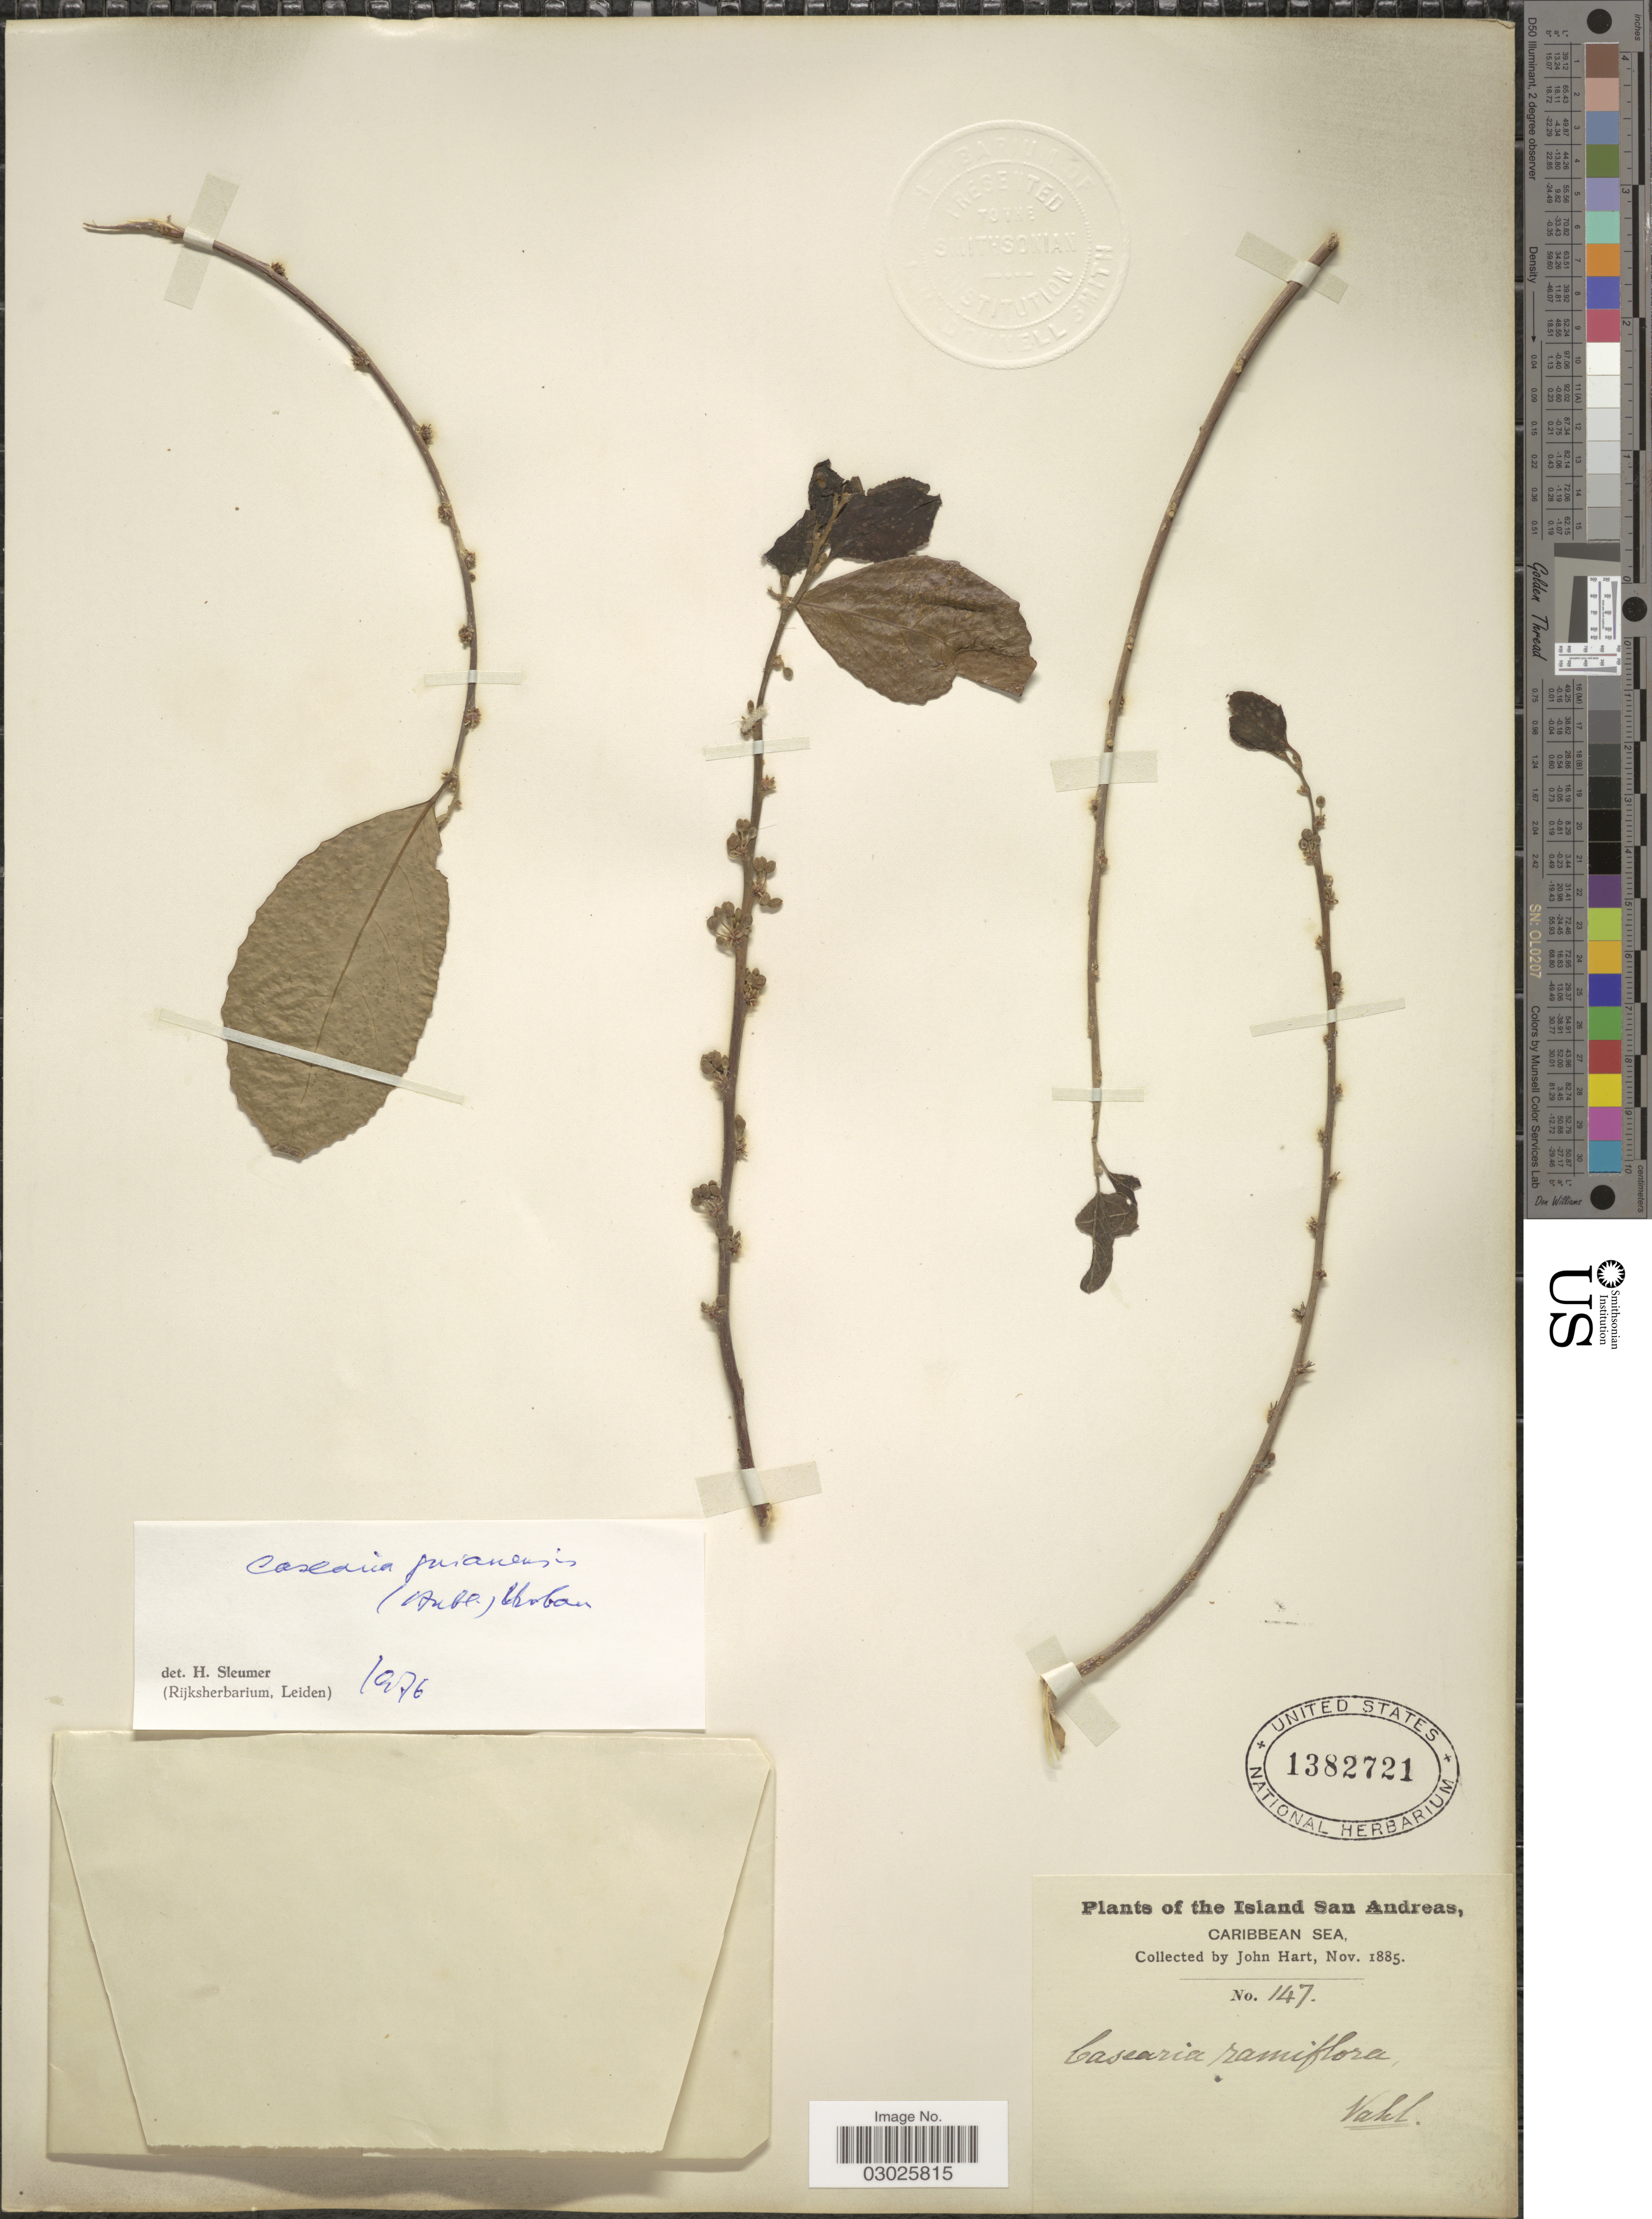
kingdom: Plantae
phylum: Tracheophyta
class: Magnoliopsida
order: Malpighiales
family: Salicaceae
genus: Casearia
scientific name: Casearia guianensis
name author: (Aubl.) Urb.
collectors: J. H. Hart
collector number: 147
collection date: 1885-11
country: Colombia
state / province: San Andres y Providencia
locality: Island San Andreas, Caribbean Sea.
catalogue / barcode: US 1382721